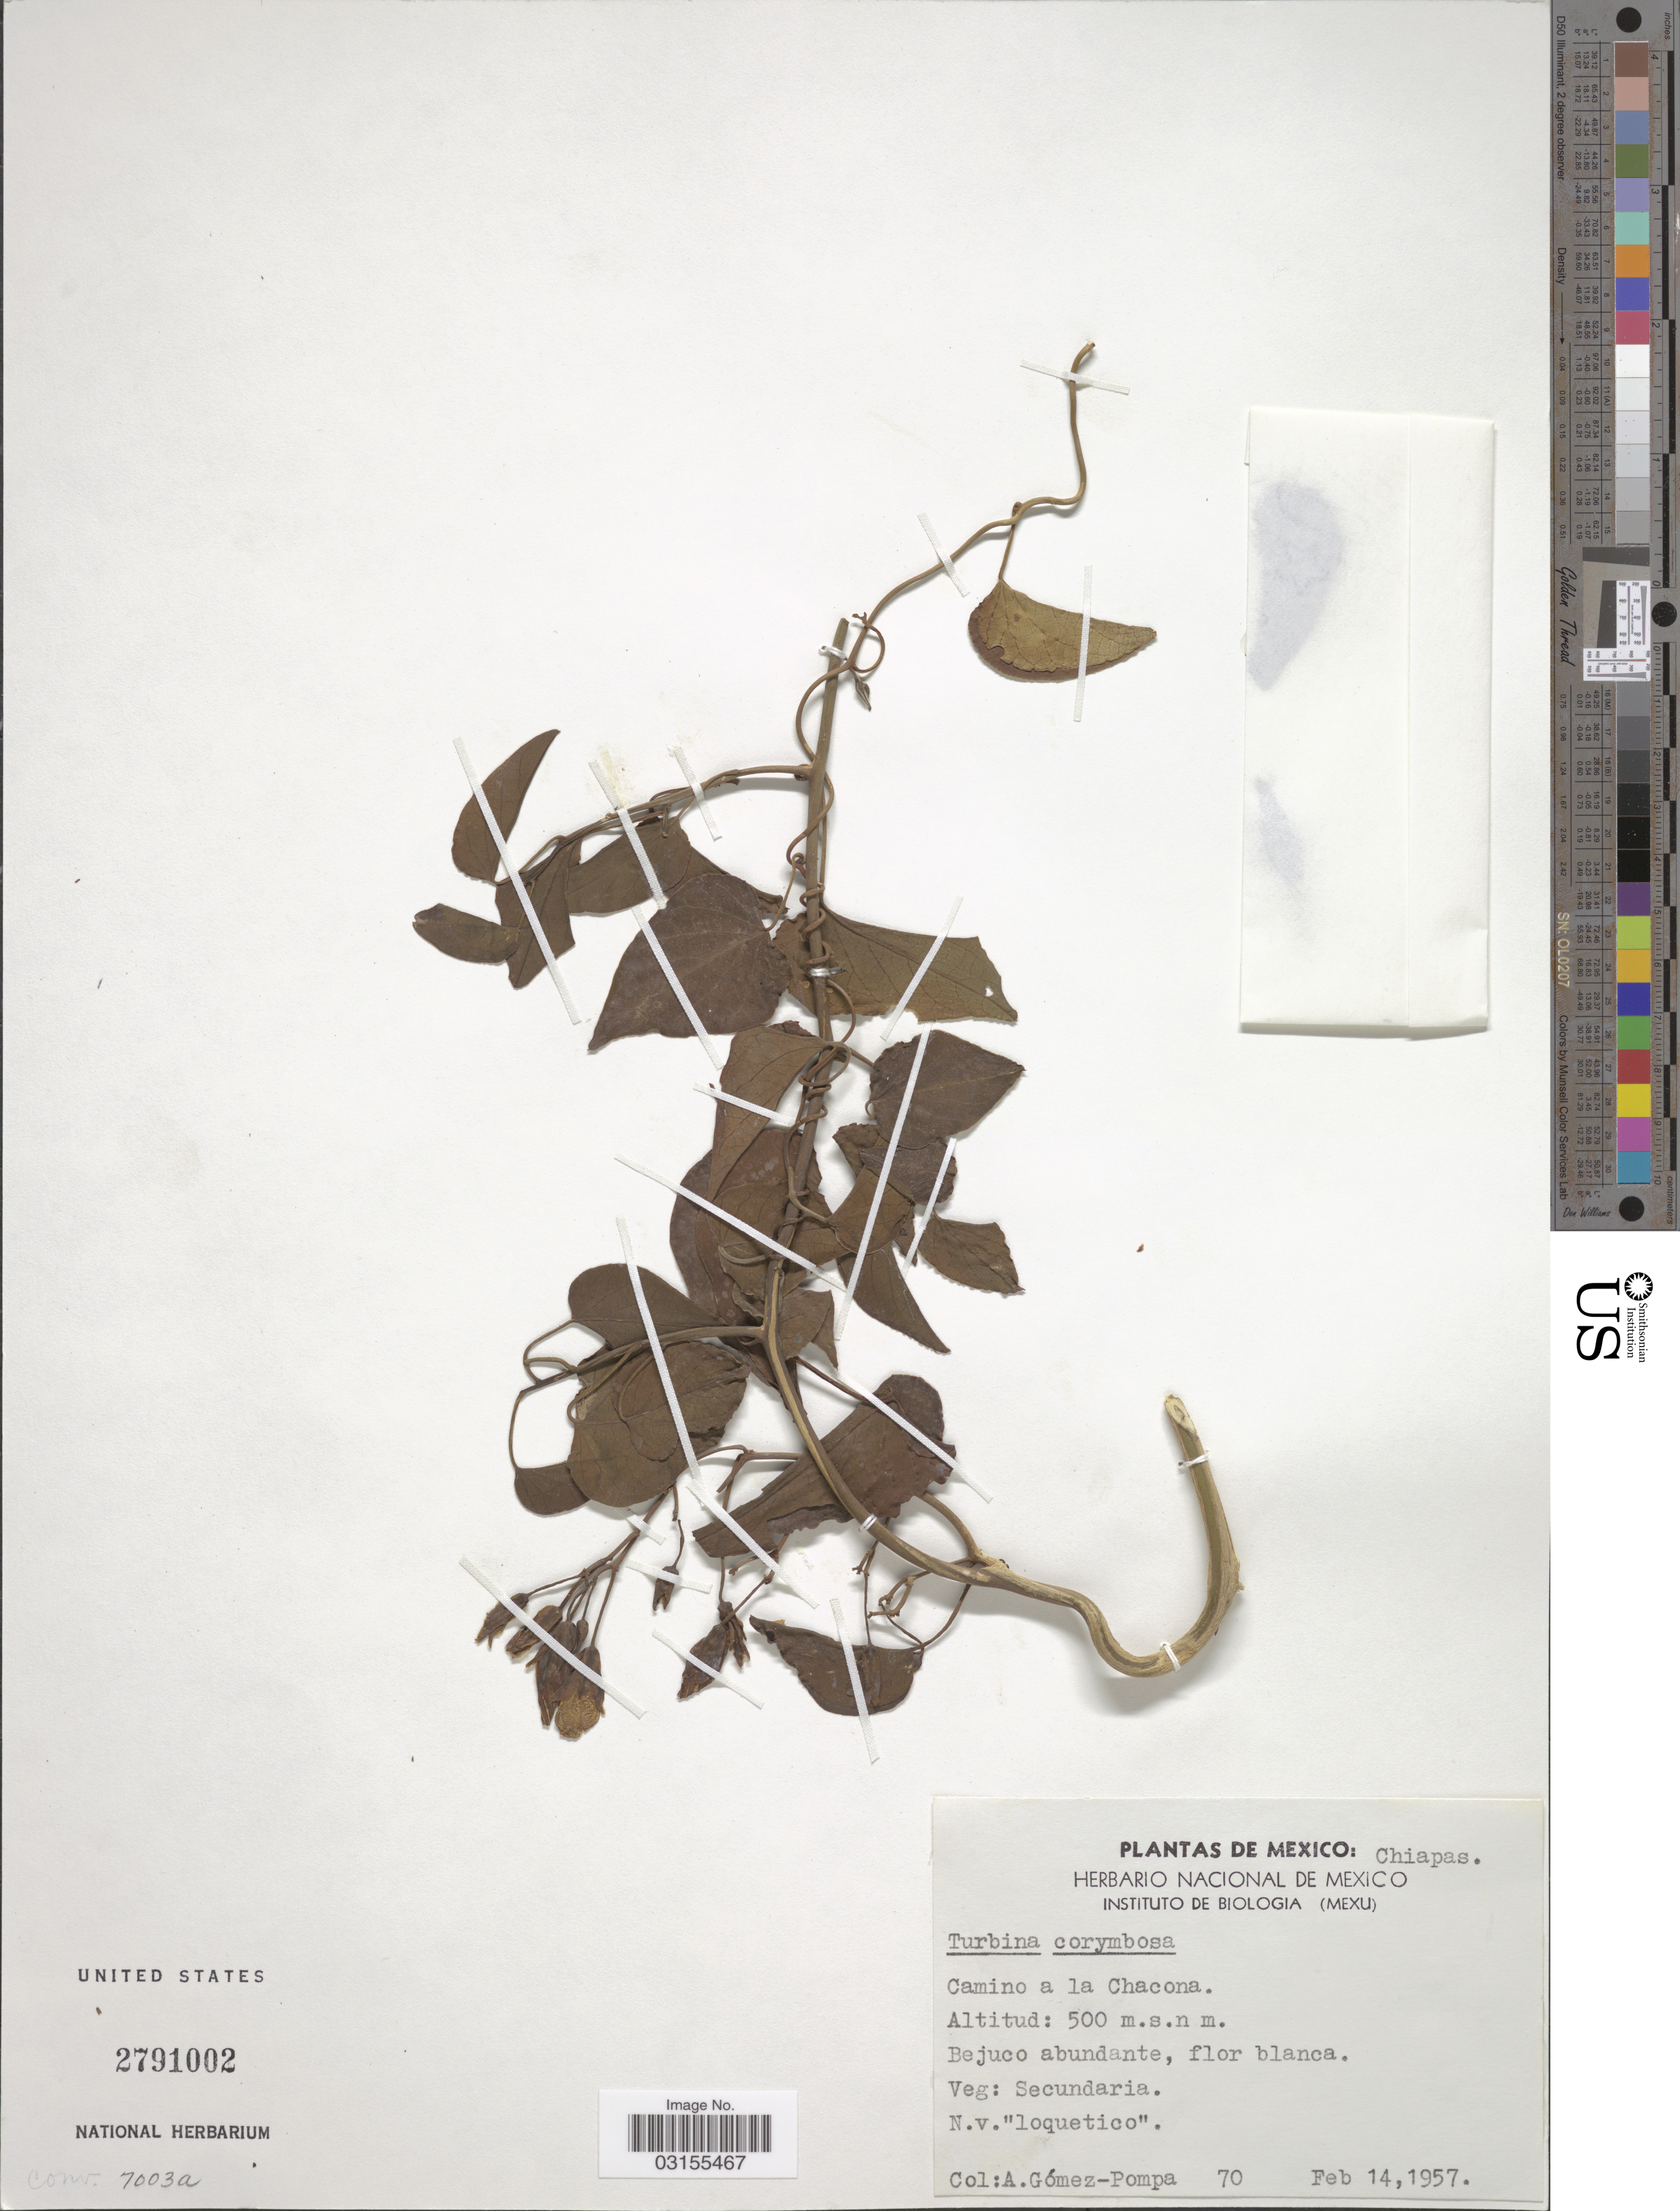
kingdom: Plantae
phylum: Tracheophyta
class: Magnoliopsida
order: Solanales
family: Convolvulaceae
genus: Turbina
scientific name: Turbina corymbosa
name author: (L.) Raf.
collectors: A. Gómez Pompa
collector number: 70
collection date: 1957-02-14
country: Mexico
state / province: Chiapas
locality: Camino a la Chacona.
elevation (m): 500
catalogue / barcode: US 2791002